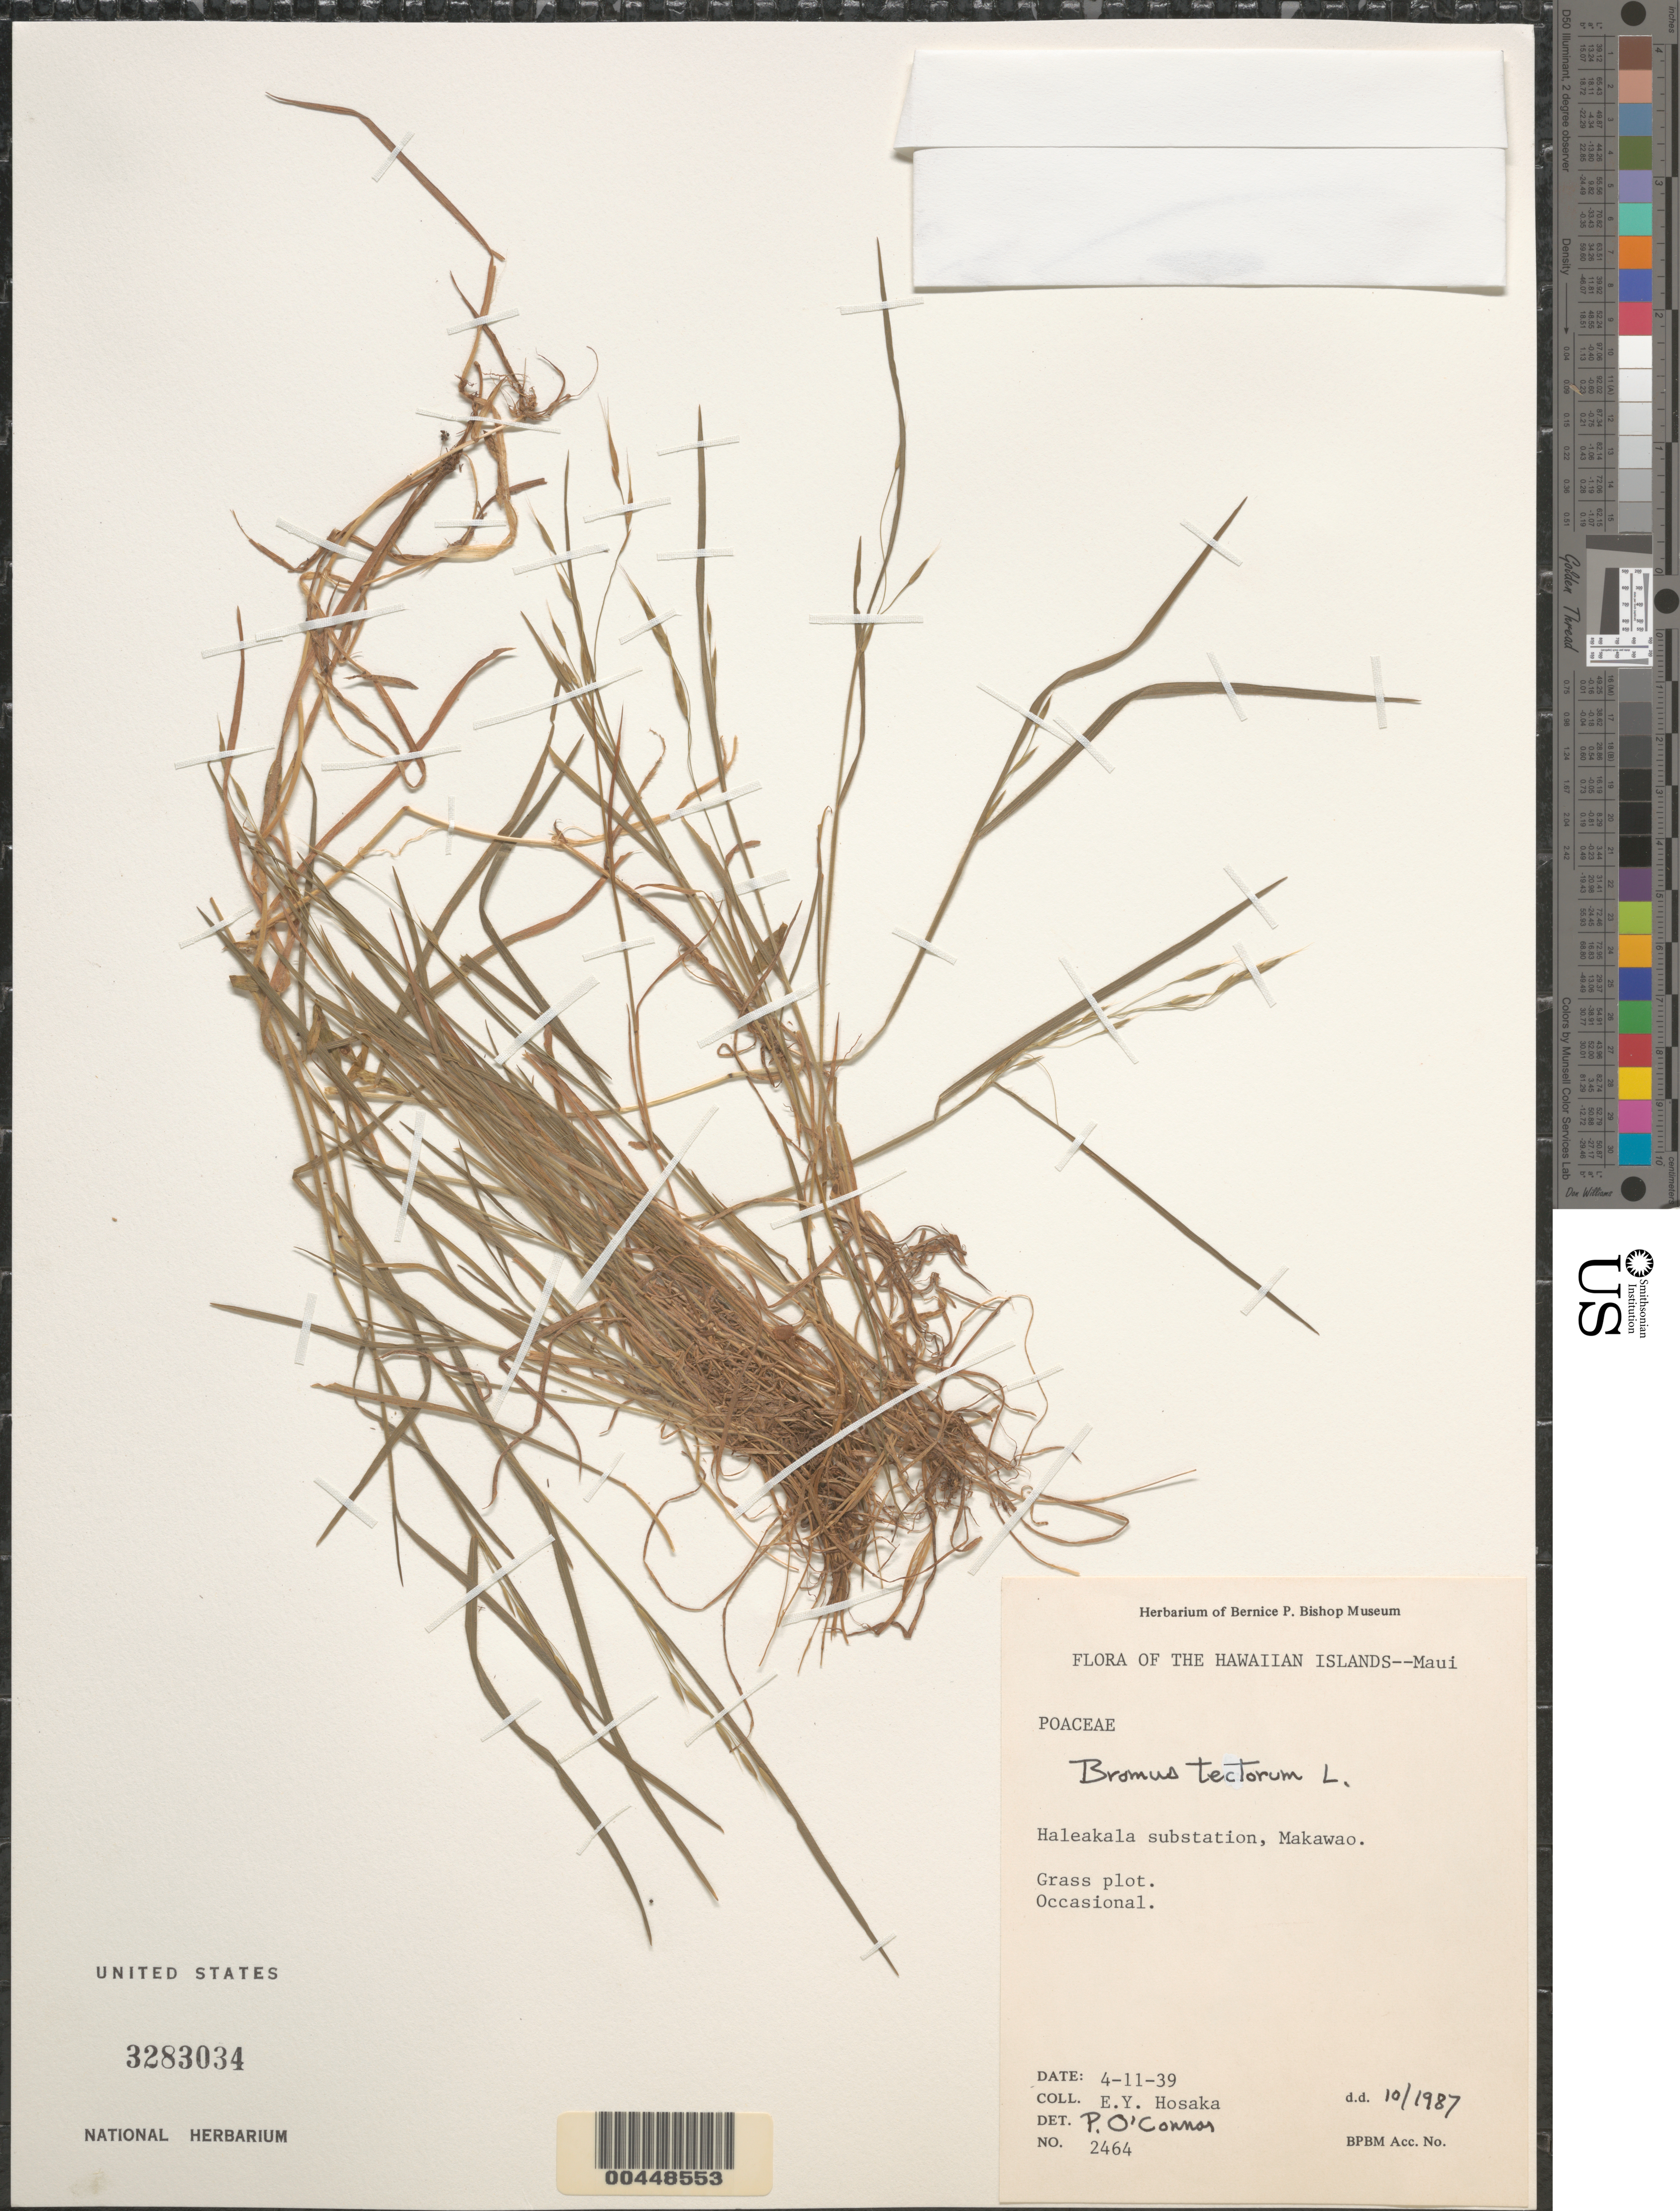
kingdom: Plantae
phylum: Tracheophyta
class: Liliopsida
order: Poales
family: Poaceae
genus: Bromus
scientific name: Bromus japonicus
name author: Houtt.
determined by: Clayton, W. D.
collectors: E. Y. Hosaka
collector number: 2464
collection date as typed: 4 Nov 1939 or 11 Apr 1939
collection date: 1939-04-11 or 1939-11-04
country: United States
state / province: Hawaii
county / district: Maui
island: Maui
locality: Haleakala substation, Makawao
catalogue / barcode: US 3283034